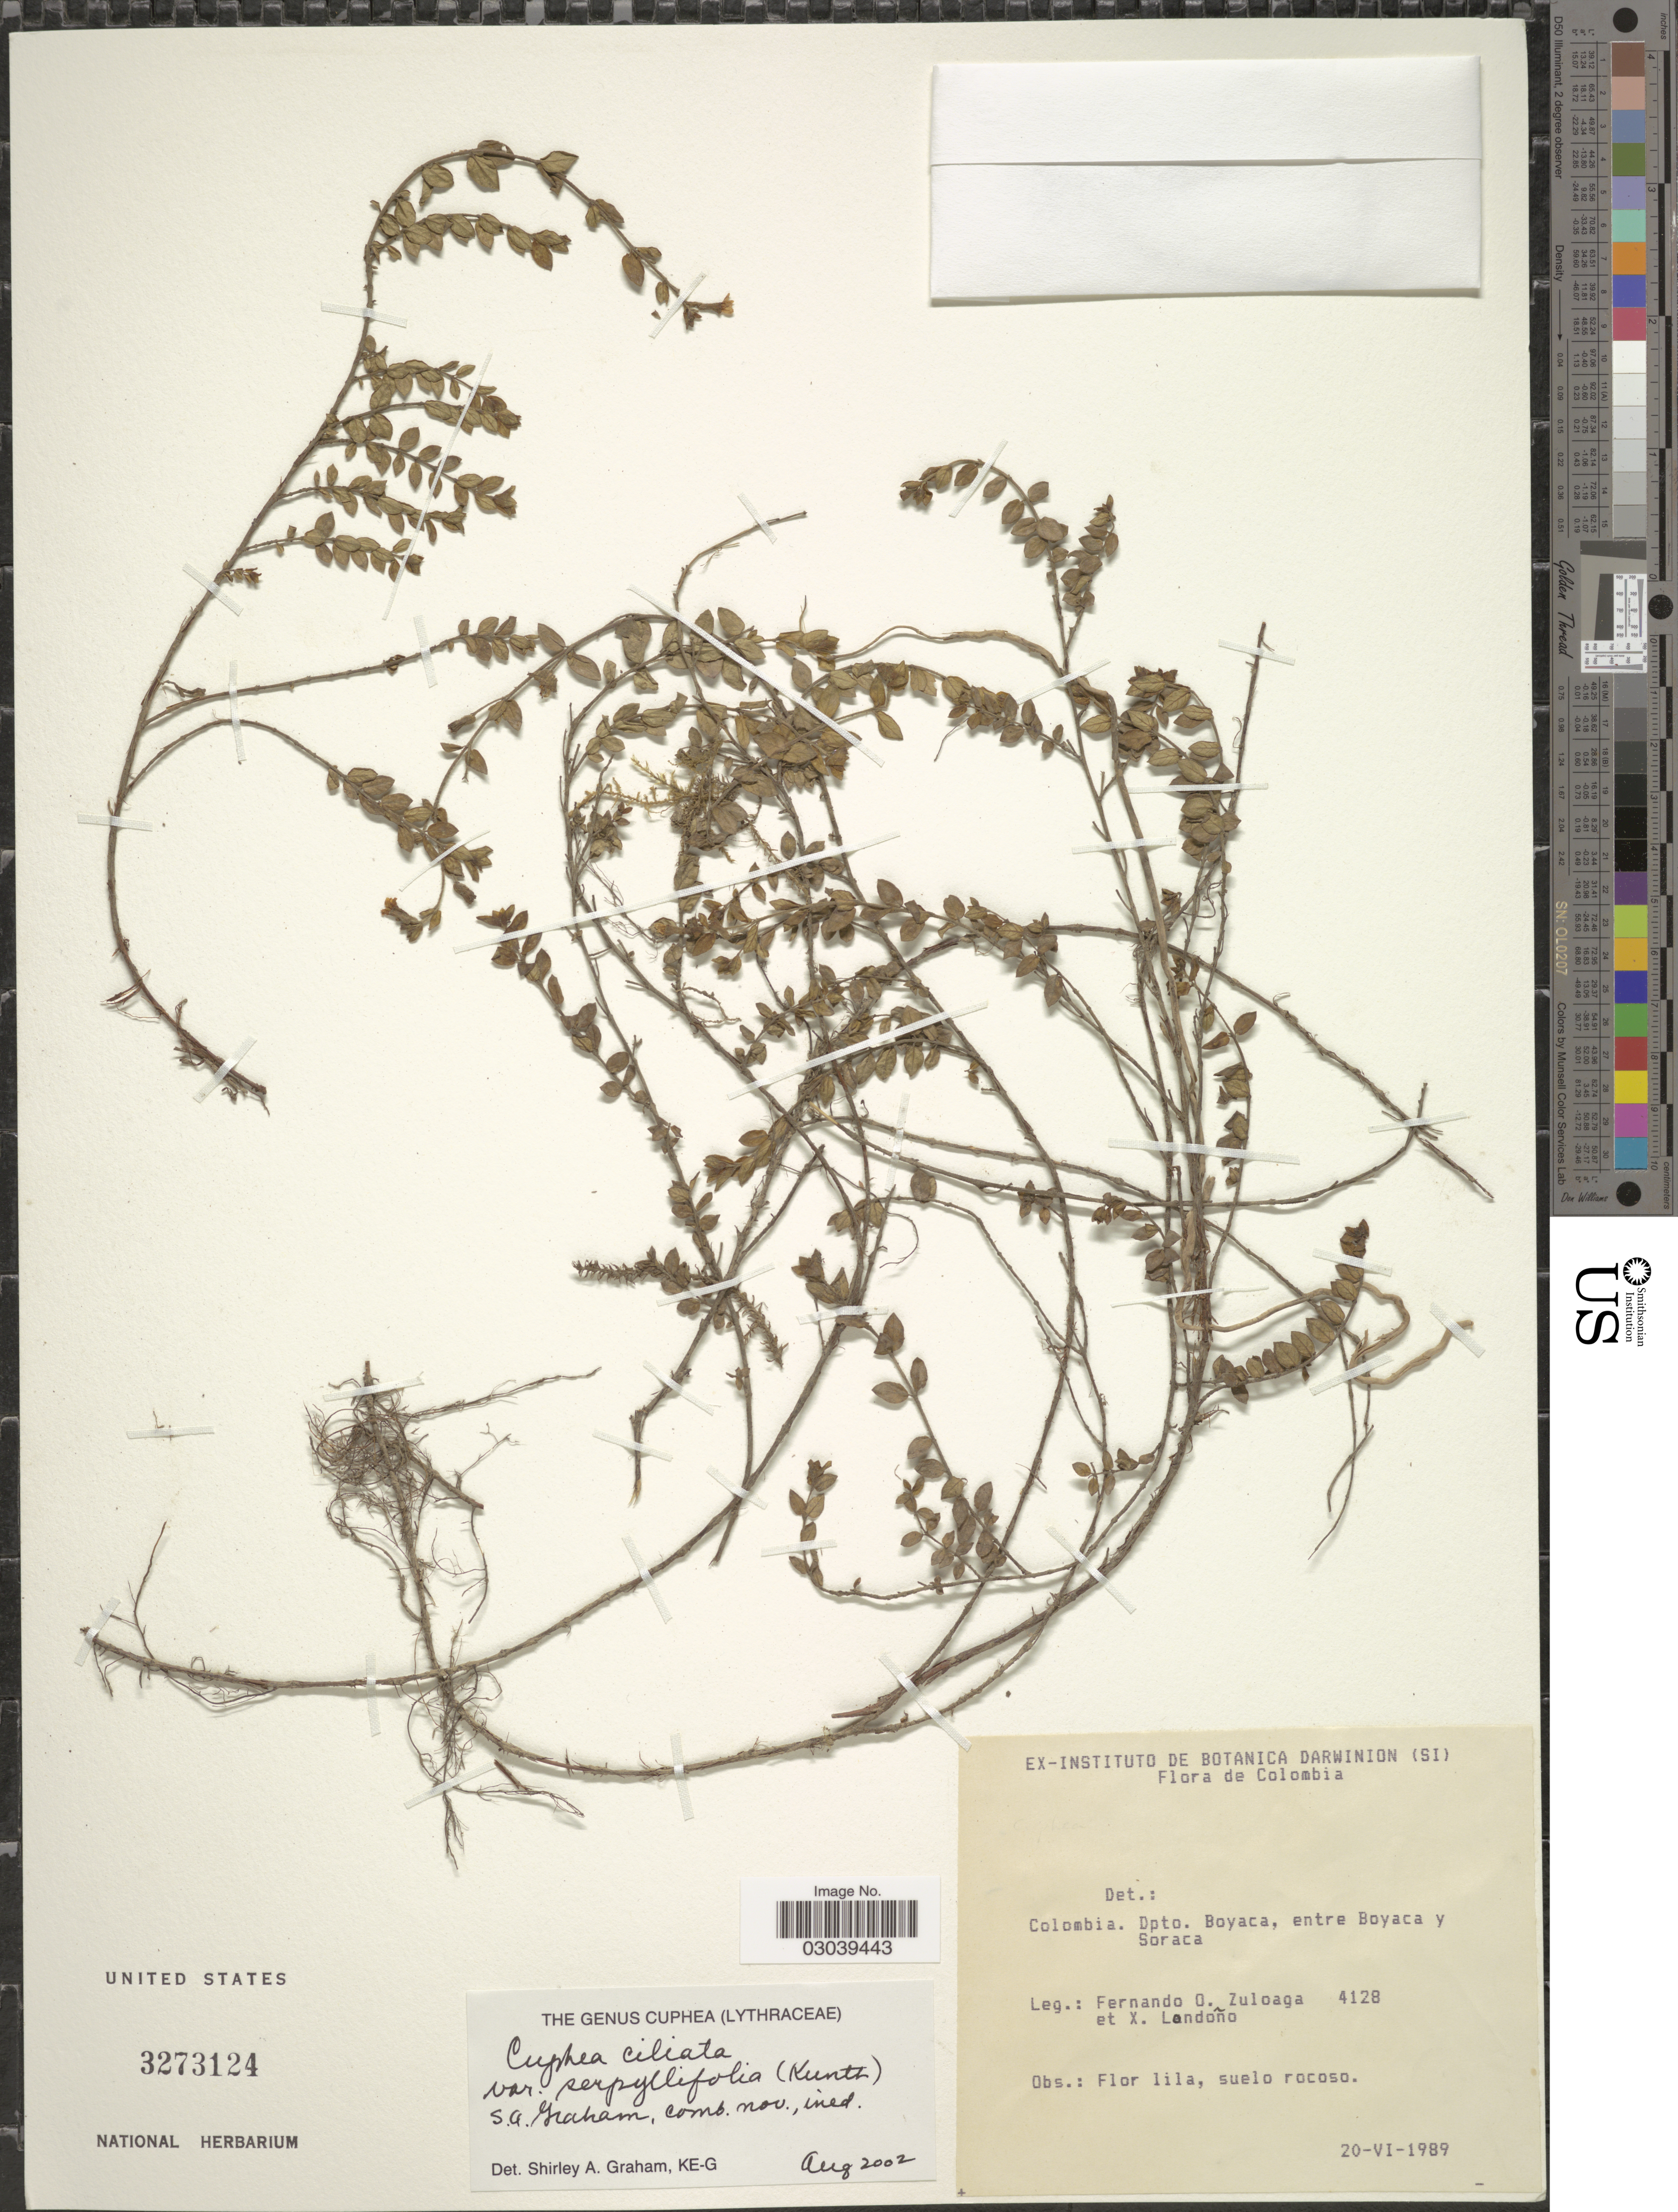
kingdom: Plantae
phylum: Tracheophyta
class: Magnoliopsida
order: Myrtales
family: Lythraceae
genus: Cuphea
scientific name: Cuphea ciliata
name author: Ruiz & Pav.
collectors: F. O. Zuloaga & X. Londoño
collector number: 4128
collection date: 1989-06-20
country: Colombia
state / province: Boyacá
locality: Dpto. Boyaca, entre Boyaca y Soraca.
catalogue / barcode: US 3273124